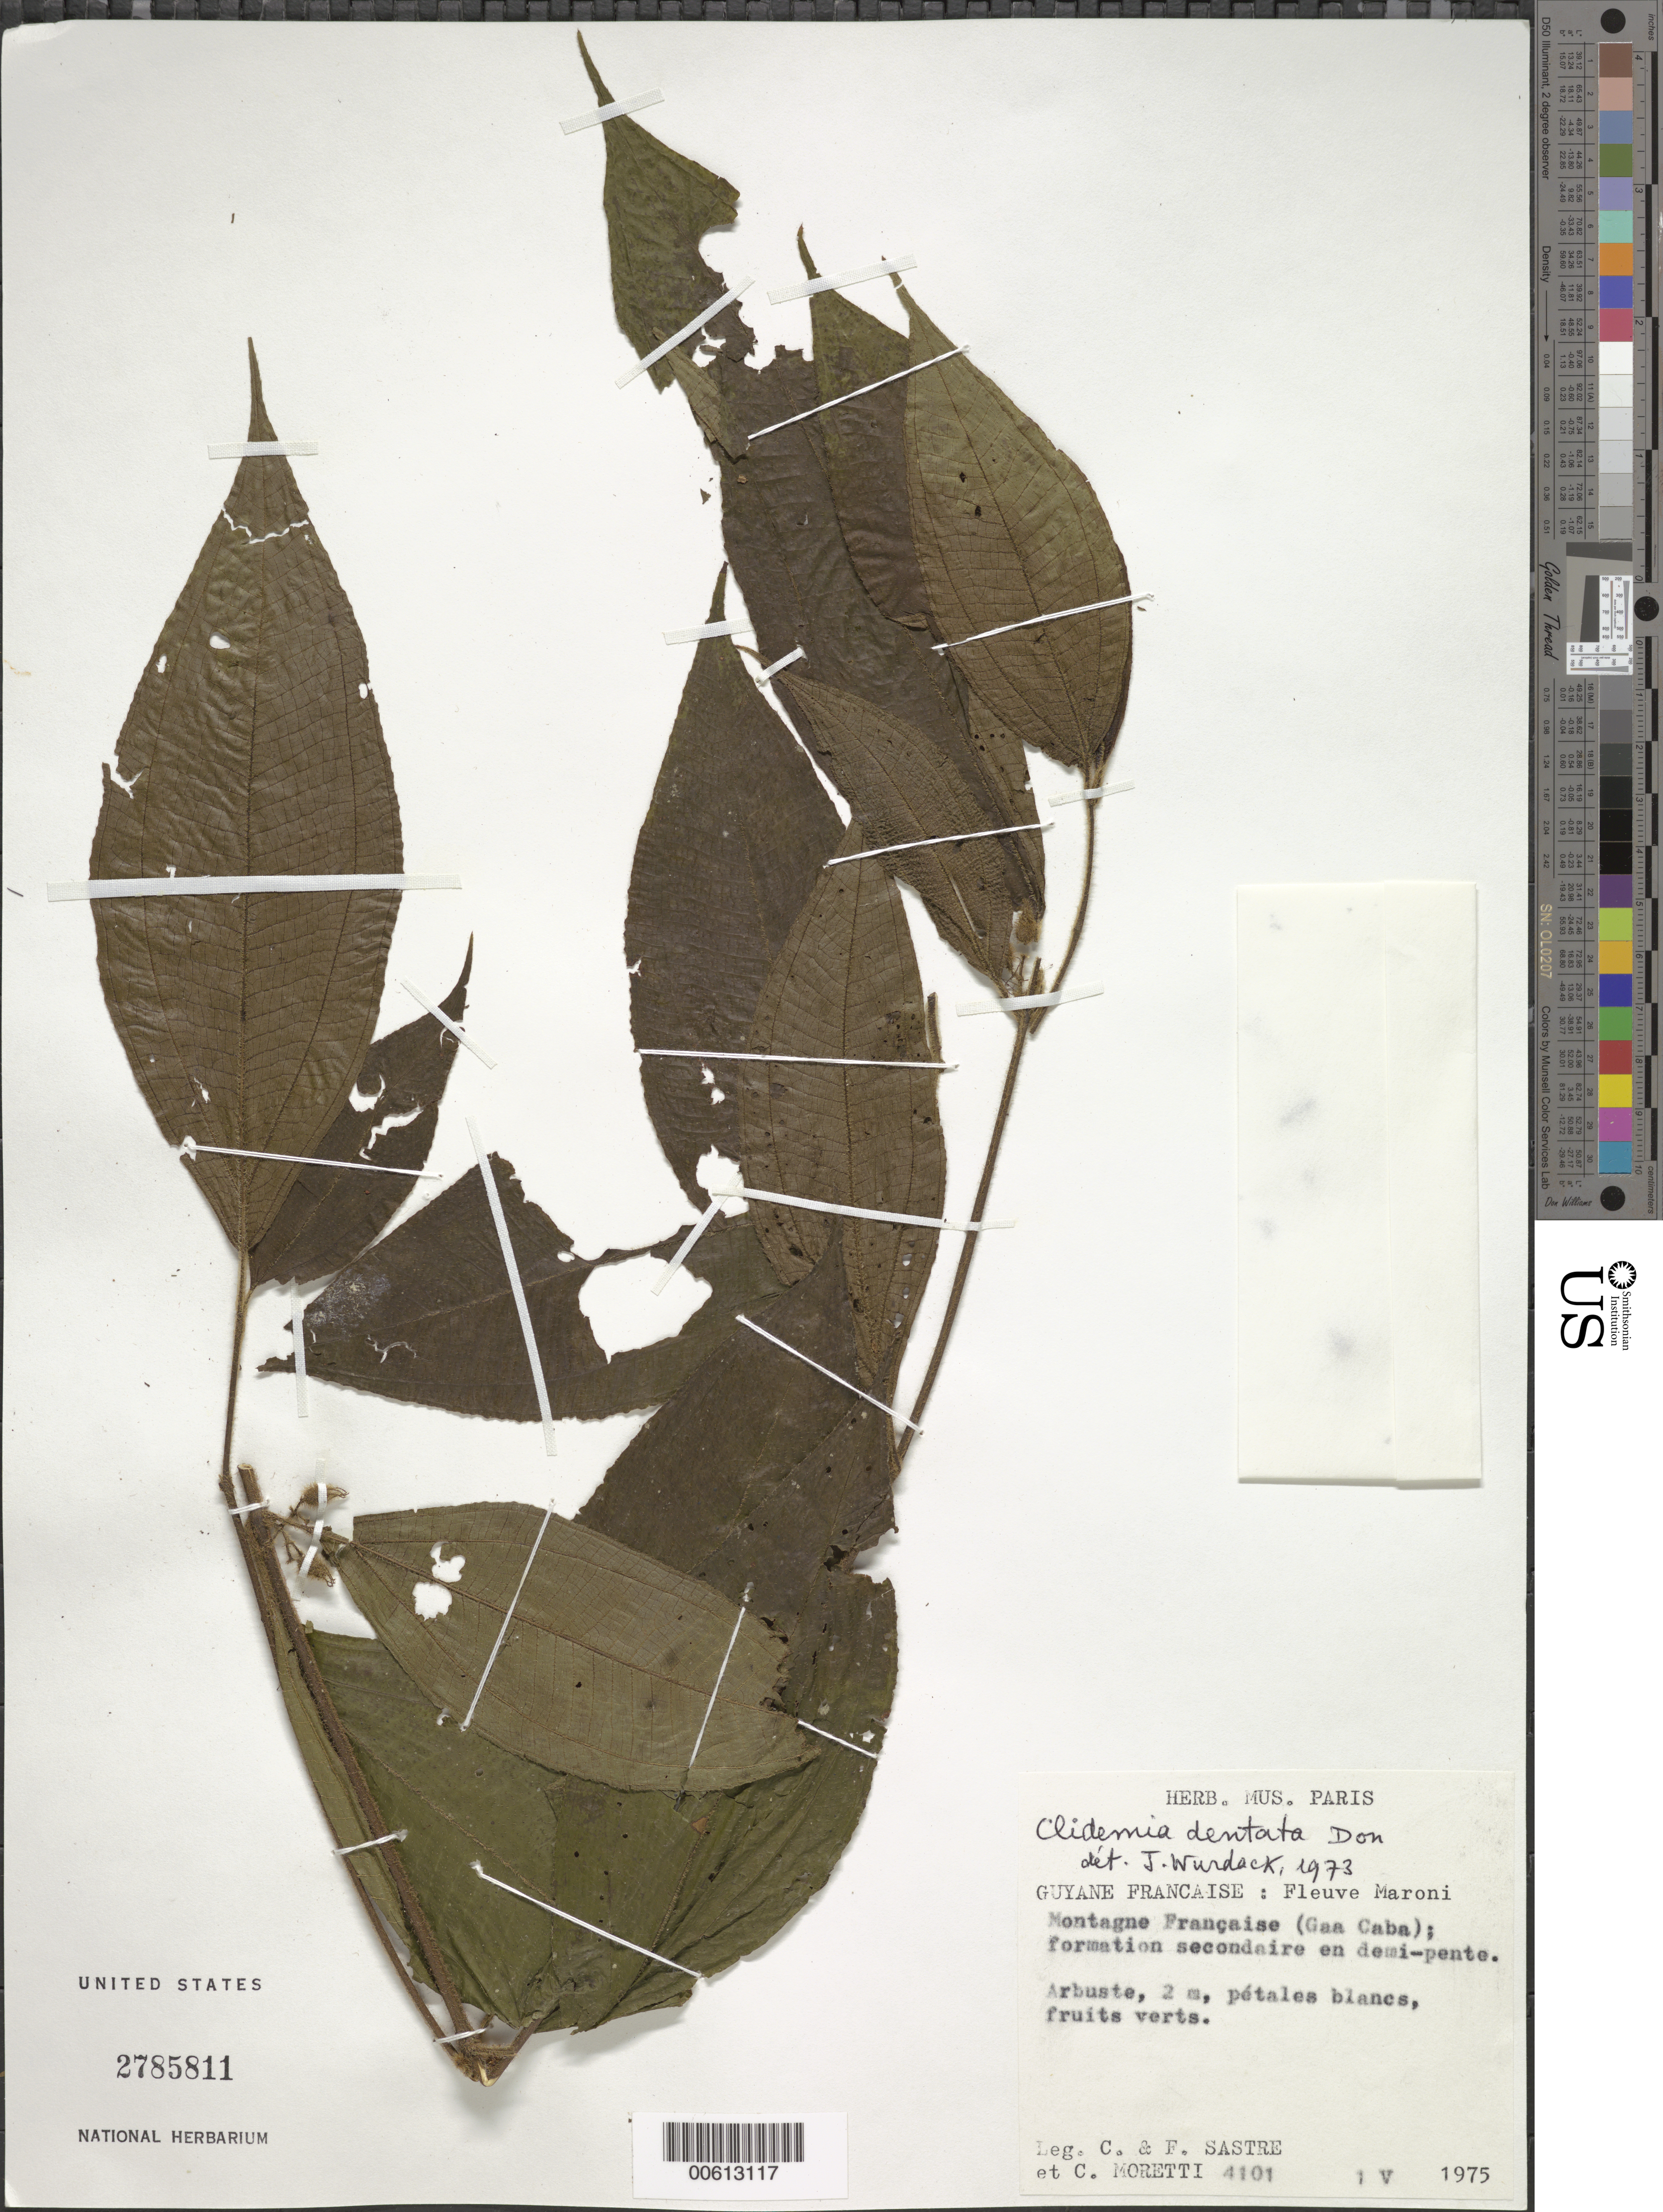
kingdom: Plantae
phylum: Tracheophyta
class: Magnoliopsida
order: Myrtales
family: Melastomataceae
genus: Clidemia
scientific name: Clidemia dentata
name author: D. Don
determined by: Wurdack, John J., (US), US (UNITED STATES)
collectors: C. H. L. Sastre, F. Sastre & C. Moretti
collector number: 4101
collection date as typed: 1-May-75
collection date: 1975-05-01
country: French Guiana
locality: Maroni R., Montagne Français (Gaa Caba)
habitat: Formation secondaire en demi-pente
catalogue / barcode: US 2785811